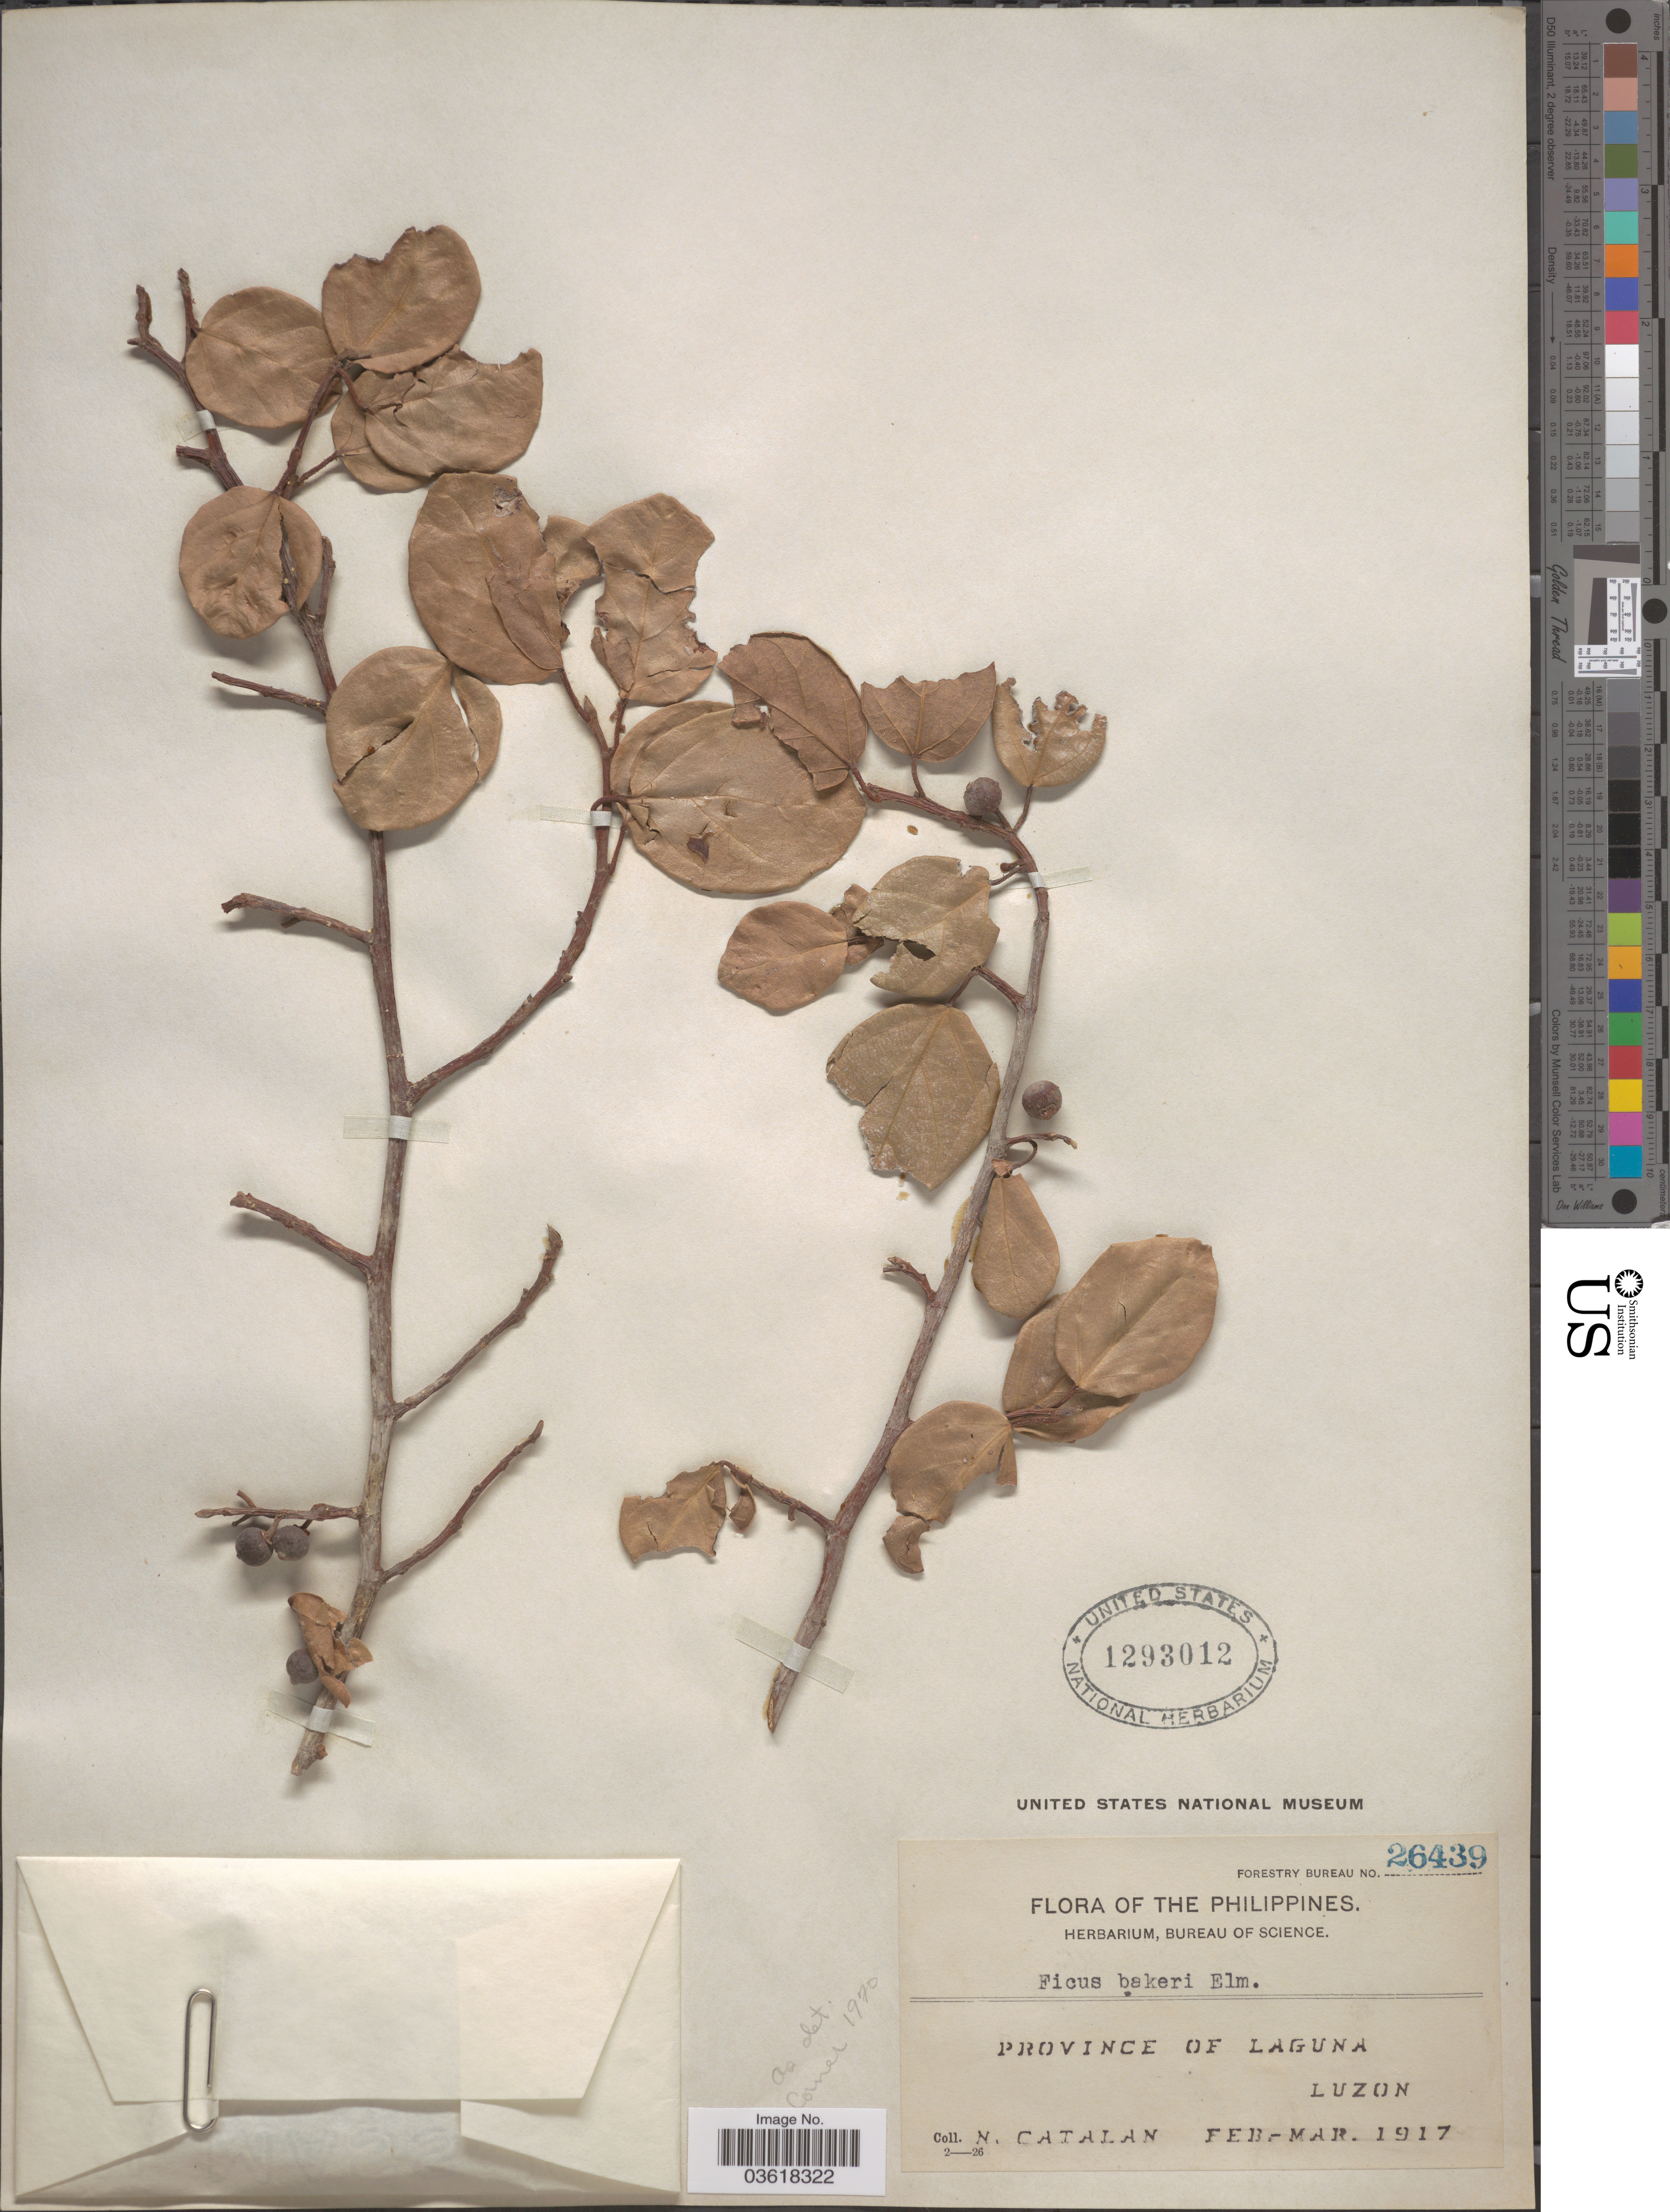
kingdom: Plantae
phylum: Tracheophyta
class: Magnoliopsida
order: Rosales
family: Moraceae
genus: Ficus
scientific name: Ficus bakeri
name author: Elmer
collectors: N. Catalan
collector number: Forestry Bureau 26439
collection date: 1917-02/1917-03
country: Philippines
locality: Province of Laguna. Luzon.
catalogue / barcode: US 1293012